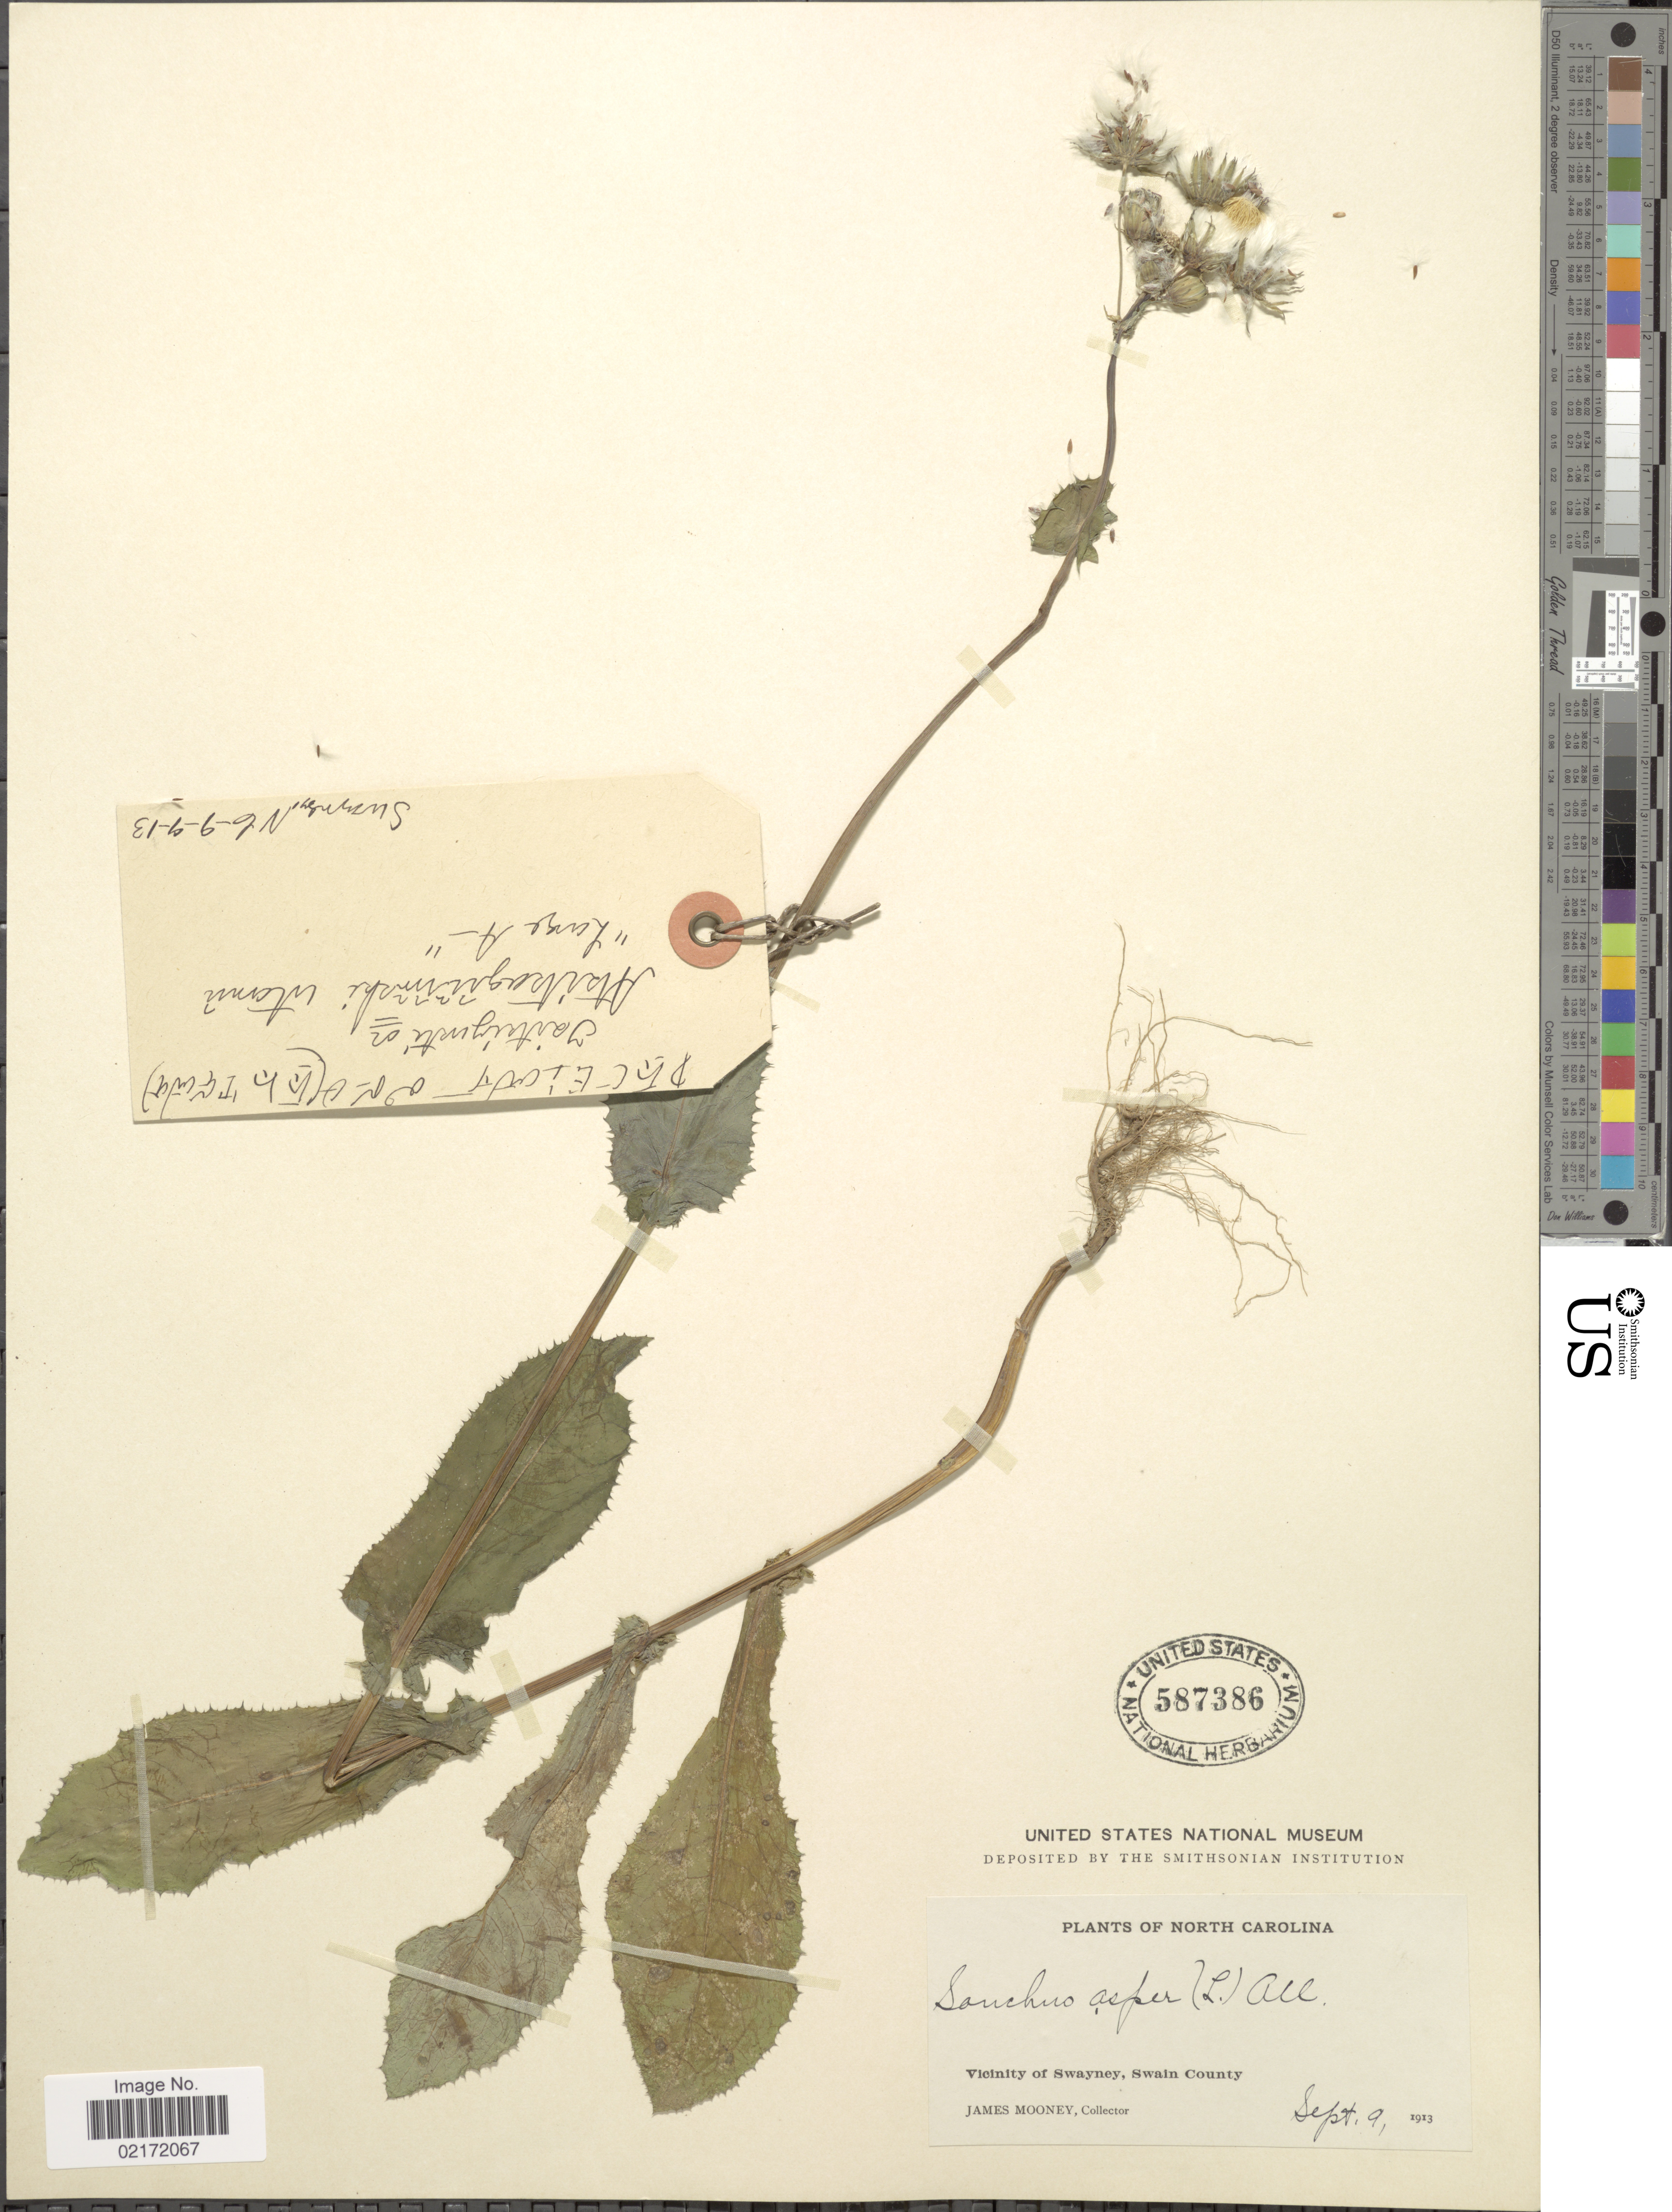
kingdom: Plantae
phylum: Tracheophyta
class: Magnoliopsida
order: Asterales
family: Asteraceae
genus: Sonchus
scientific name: Sonchus asper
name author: (L.) Hill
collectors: J. Mooney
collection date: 1913-09-09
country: United States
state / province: North Carolina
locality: Vicinity of Swayney, Swain County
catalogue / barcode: US 587386